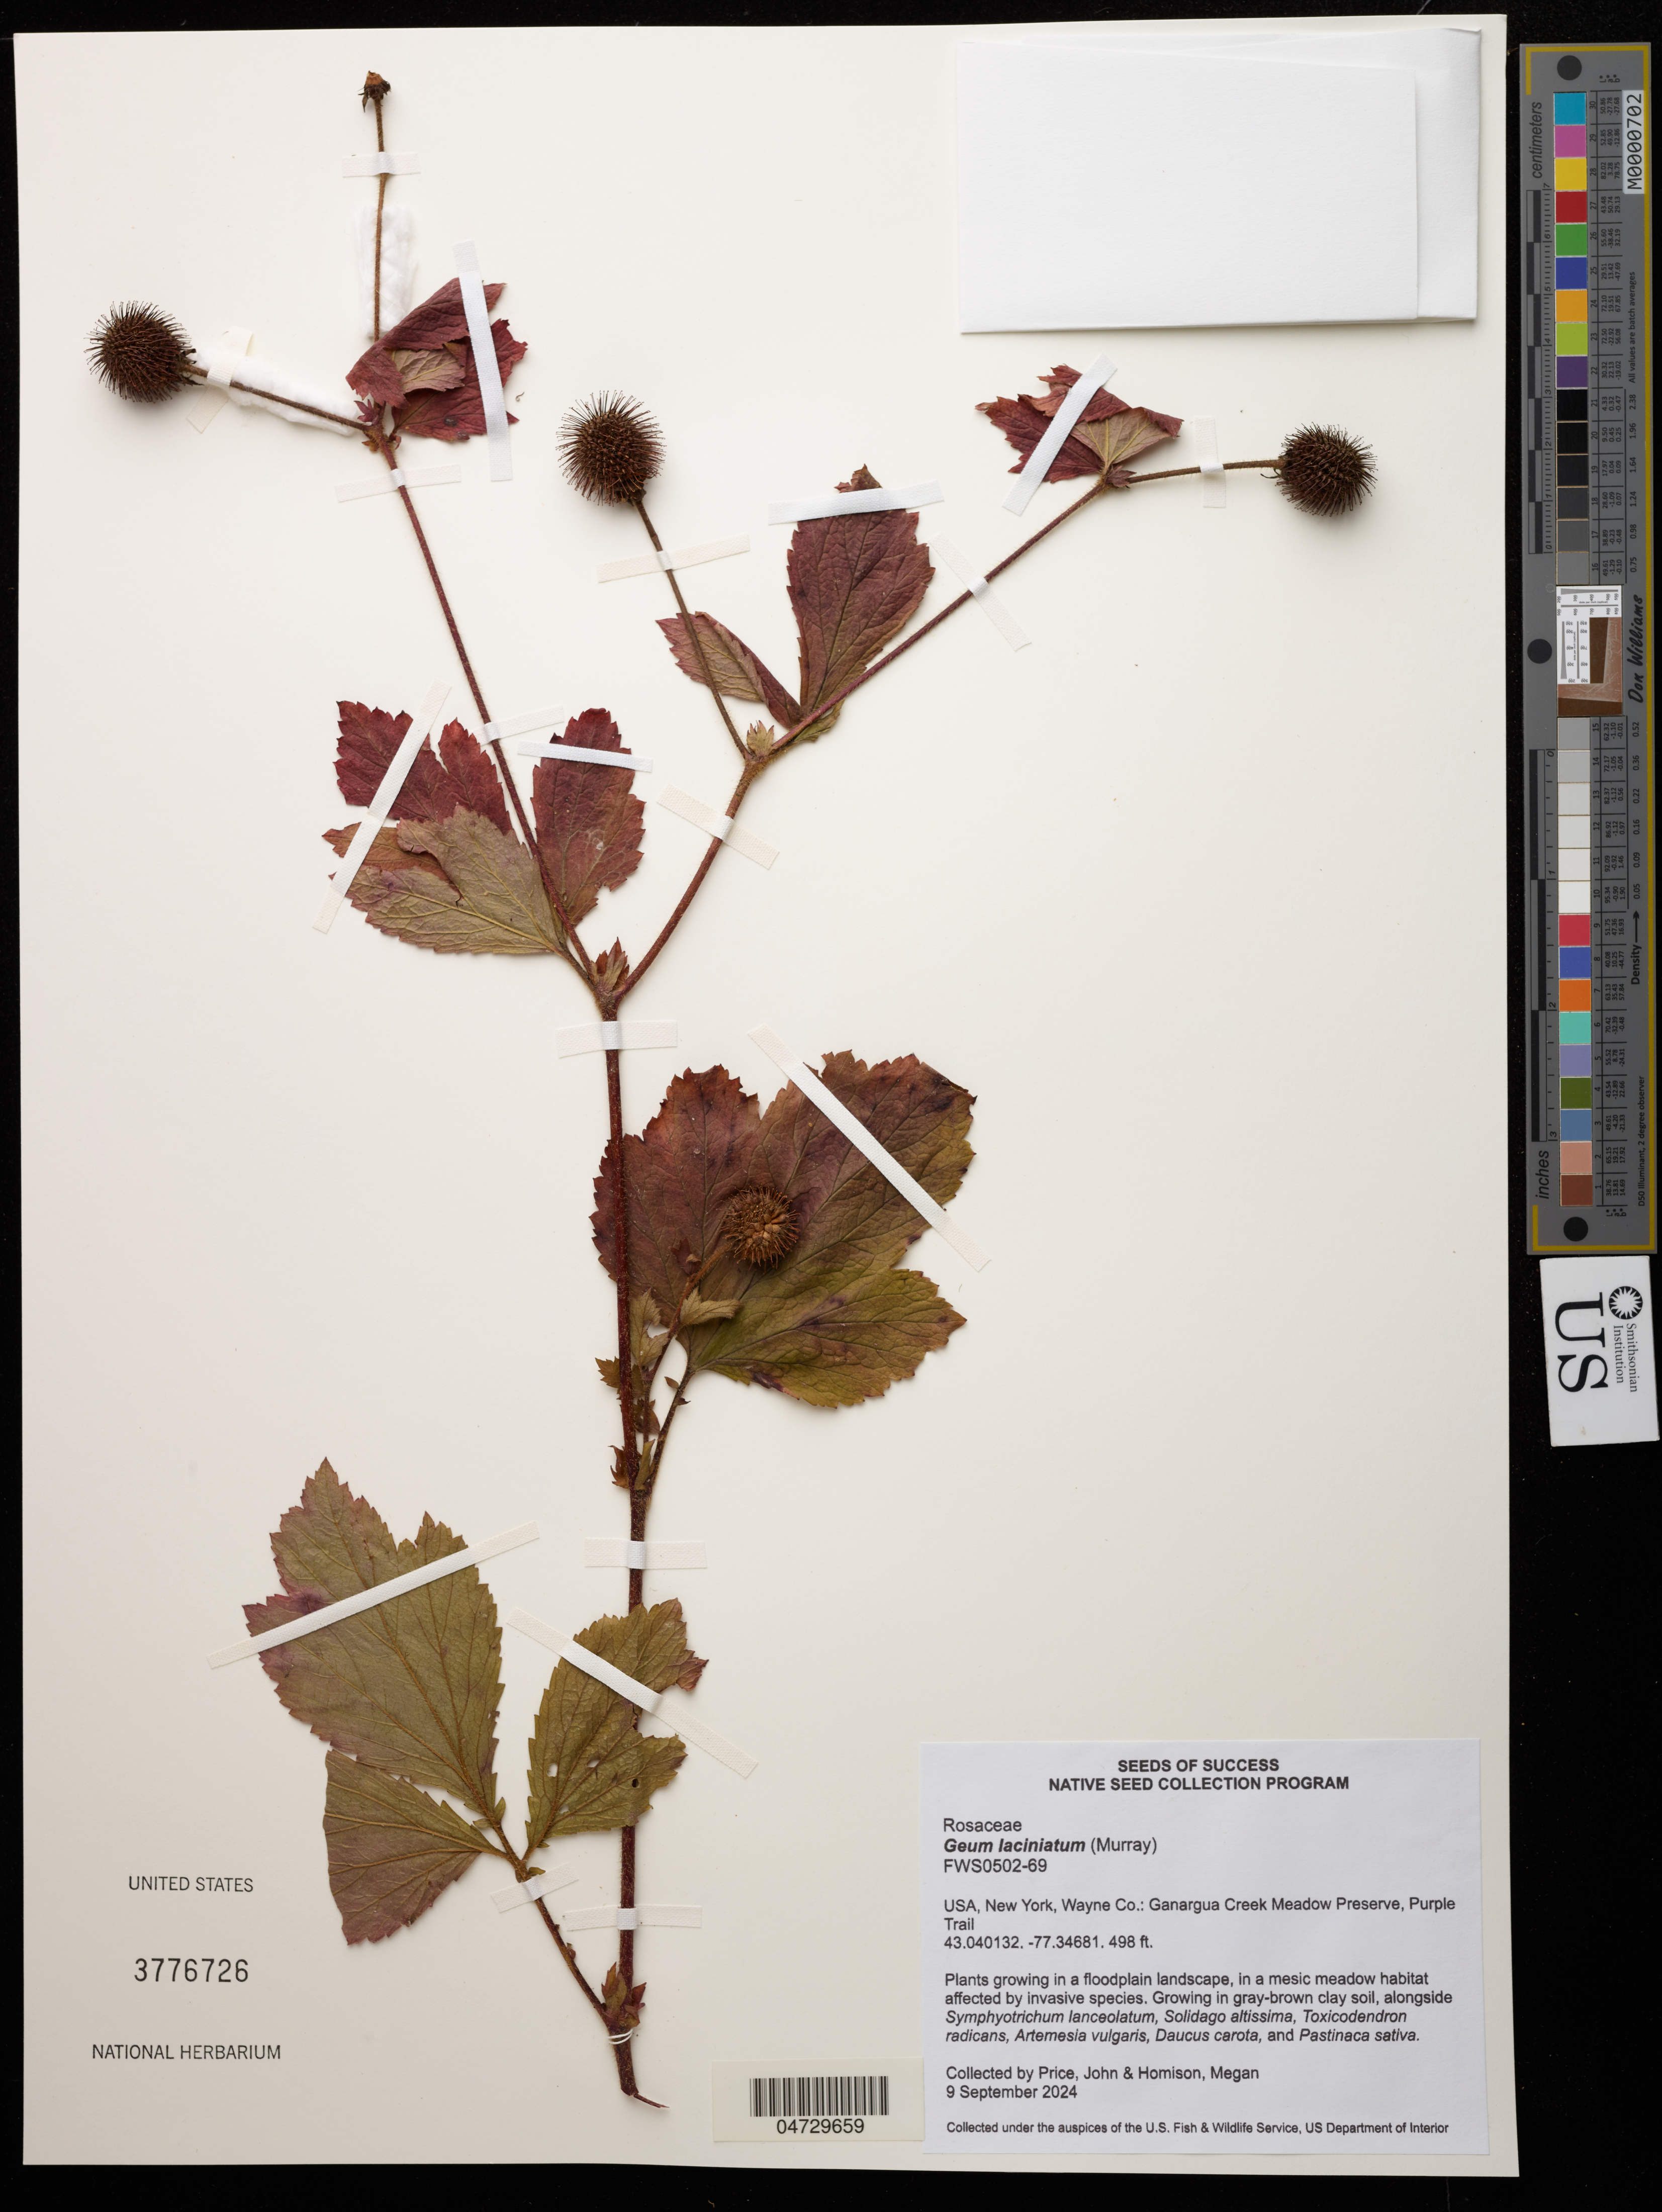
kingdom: Plantae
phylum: Tracheophyta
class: Magnoliopsida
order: Rosales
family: Rosaceae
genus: Geum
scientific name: Geum laciniatum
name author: Murr.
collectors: J. Price & M. Homison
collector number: FWS0502-69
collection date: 2024-09-09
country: United States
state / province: New York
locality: Wayne Co.: Ganargua Creek Meadow Preserve, Purple Trail.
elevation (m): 152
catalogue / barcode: US 3776726